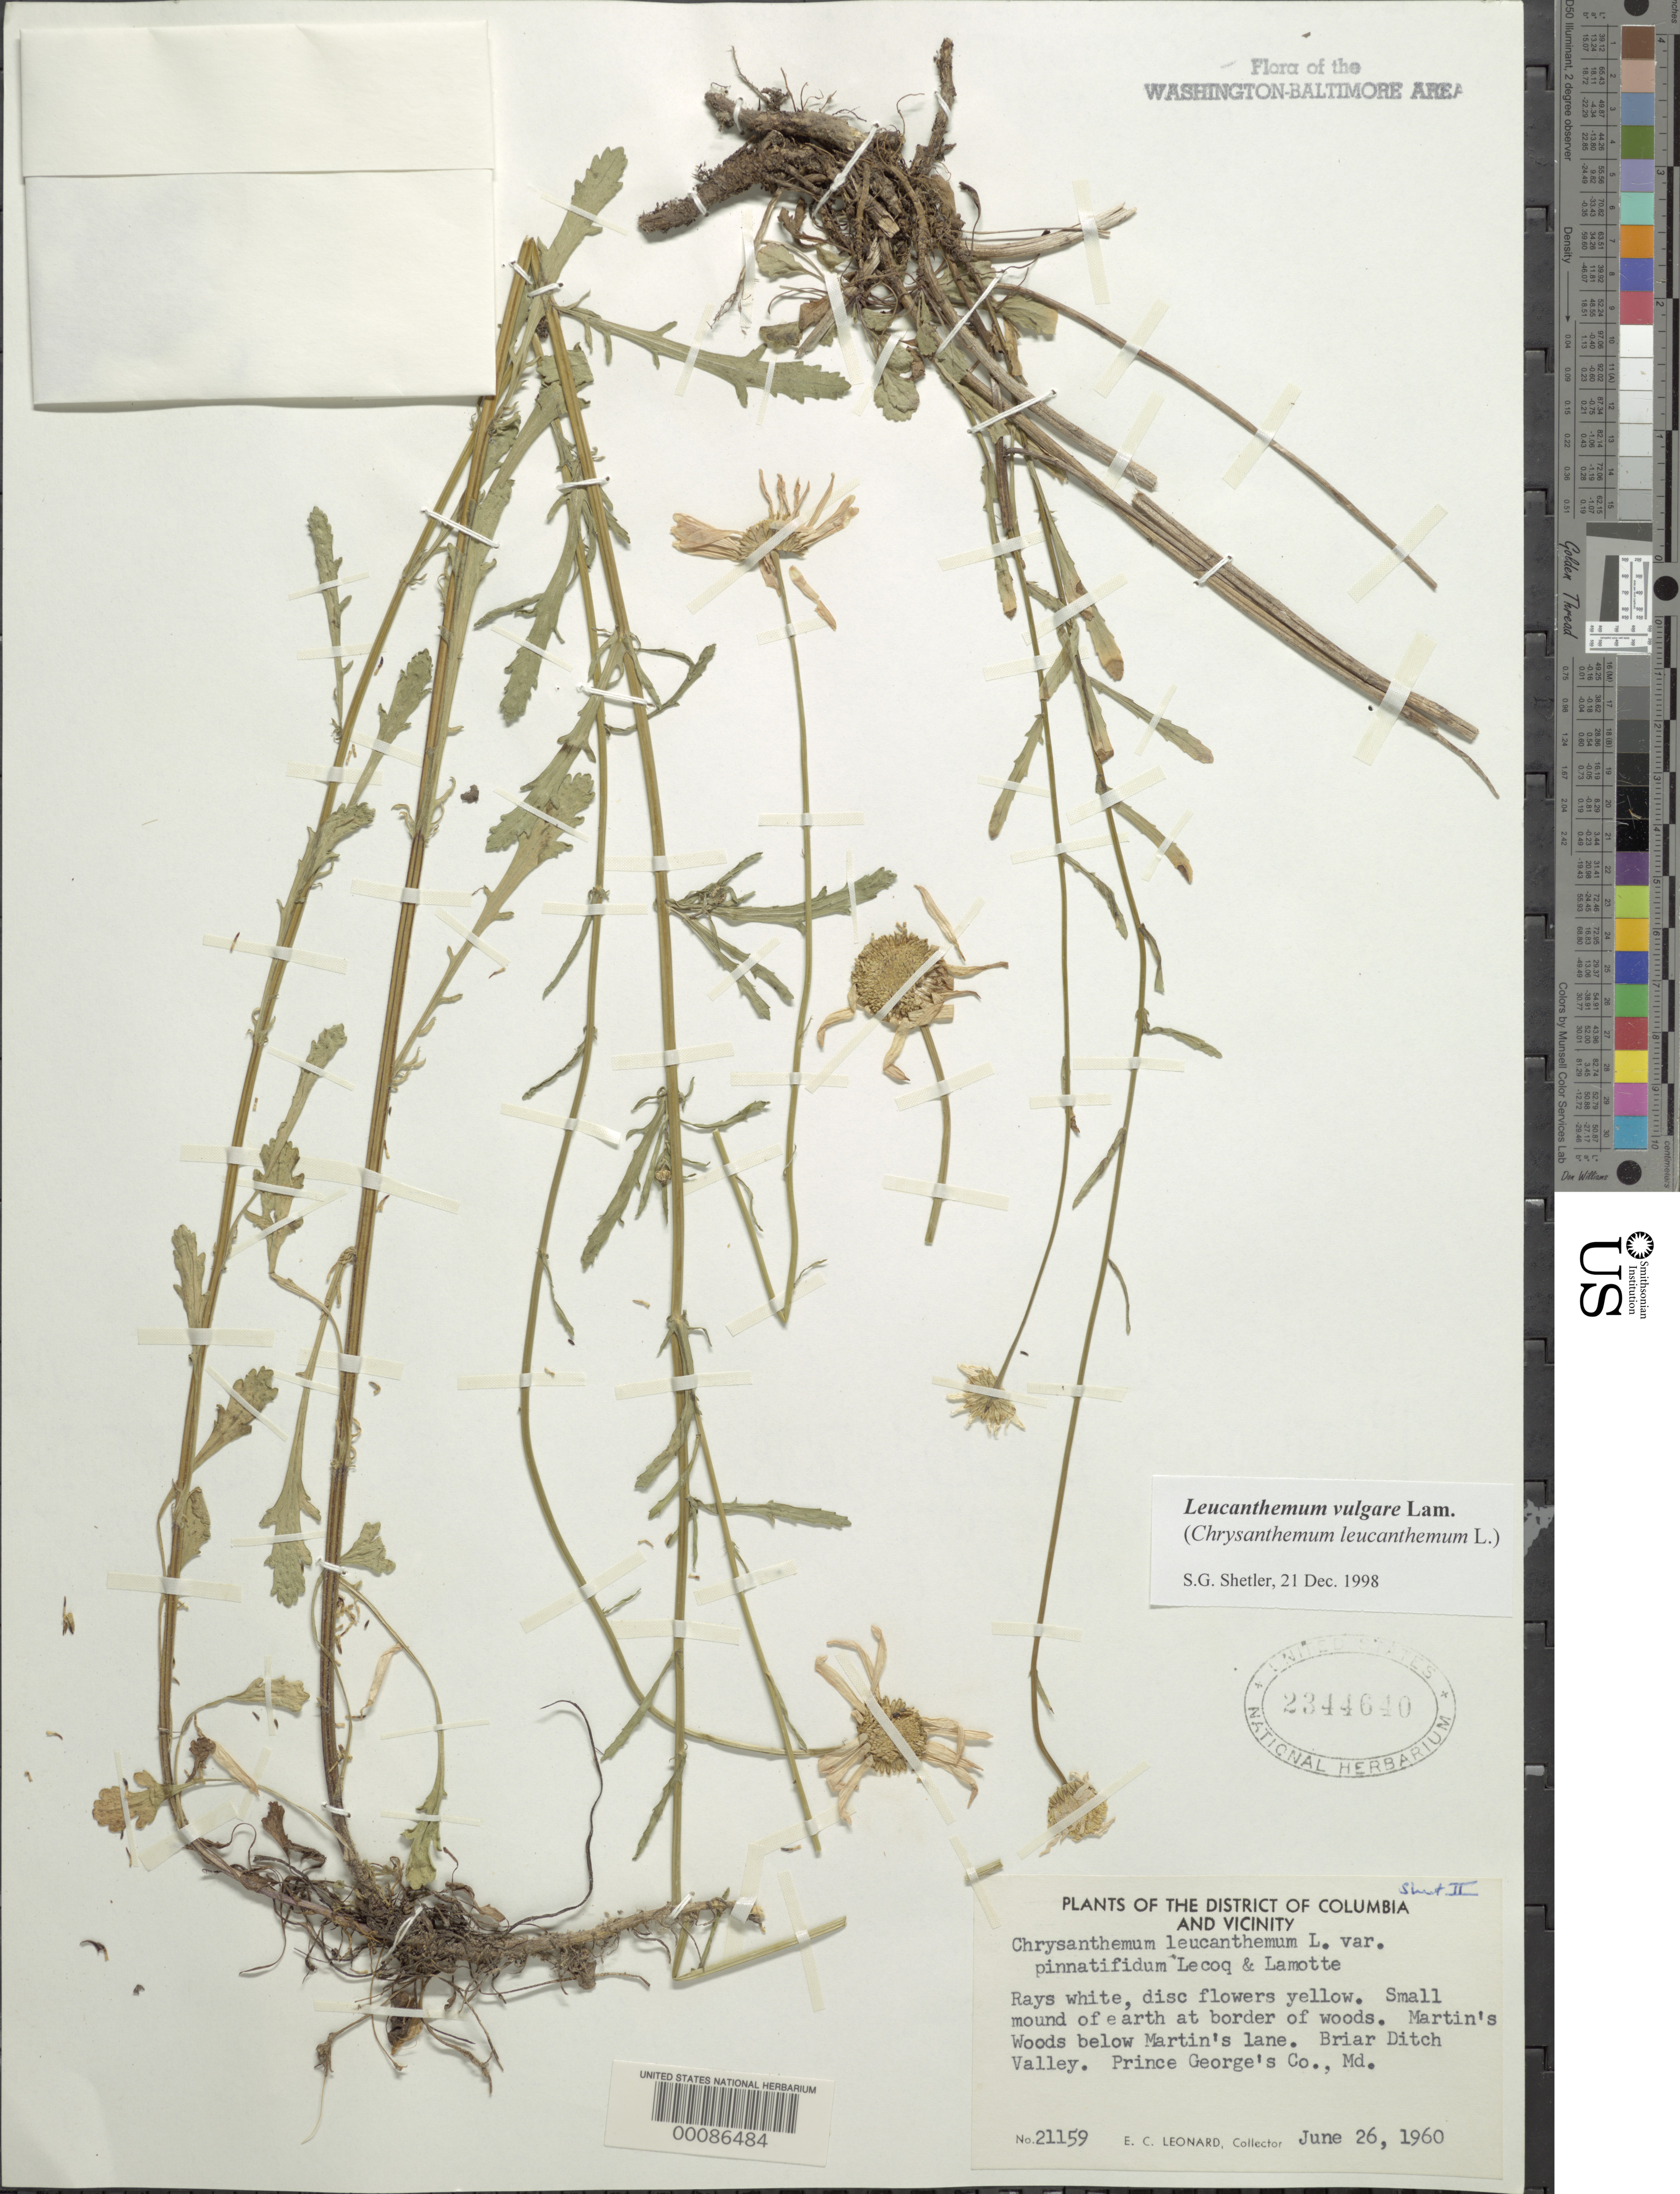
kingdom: Plantae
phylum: Tracheophyta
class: Magnoliopsida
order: Asterales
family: Asteraceae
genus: Leucanthemum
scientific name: Leucanthemum vulgare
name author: Lam.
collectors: E. C. Leonard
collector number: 21159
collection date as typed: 26 Jun 1960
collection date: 1960-06-26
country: United States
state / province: Maryland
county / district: Prince George's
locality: Martins Wood Briar Ditch Valley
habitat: Border of woods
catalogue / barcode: US 2344640